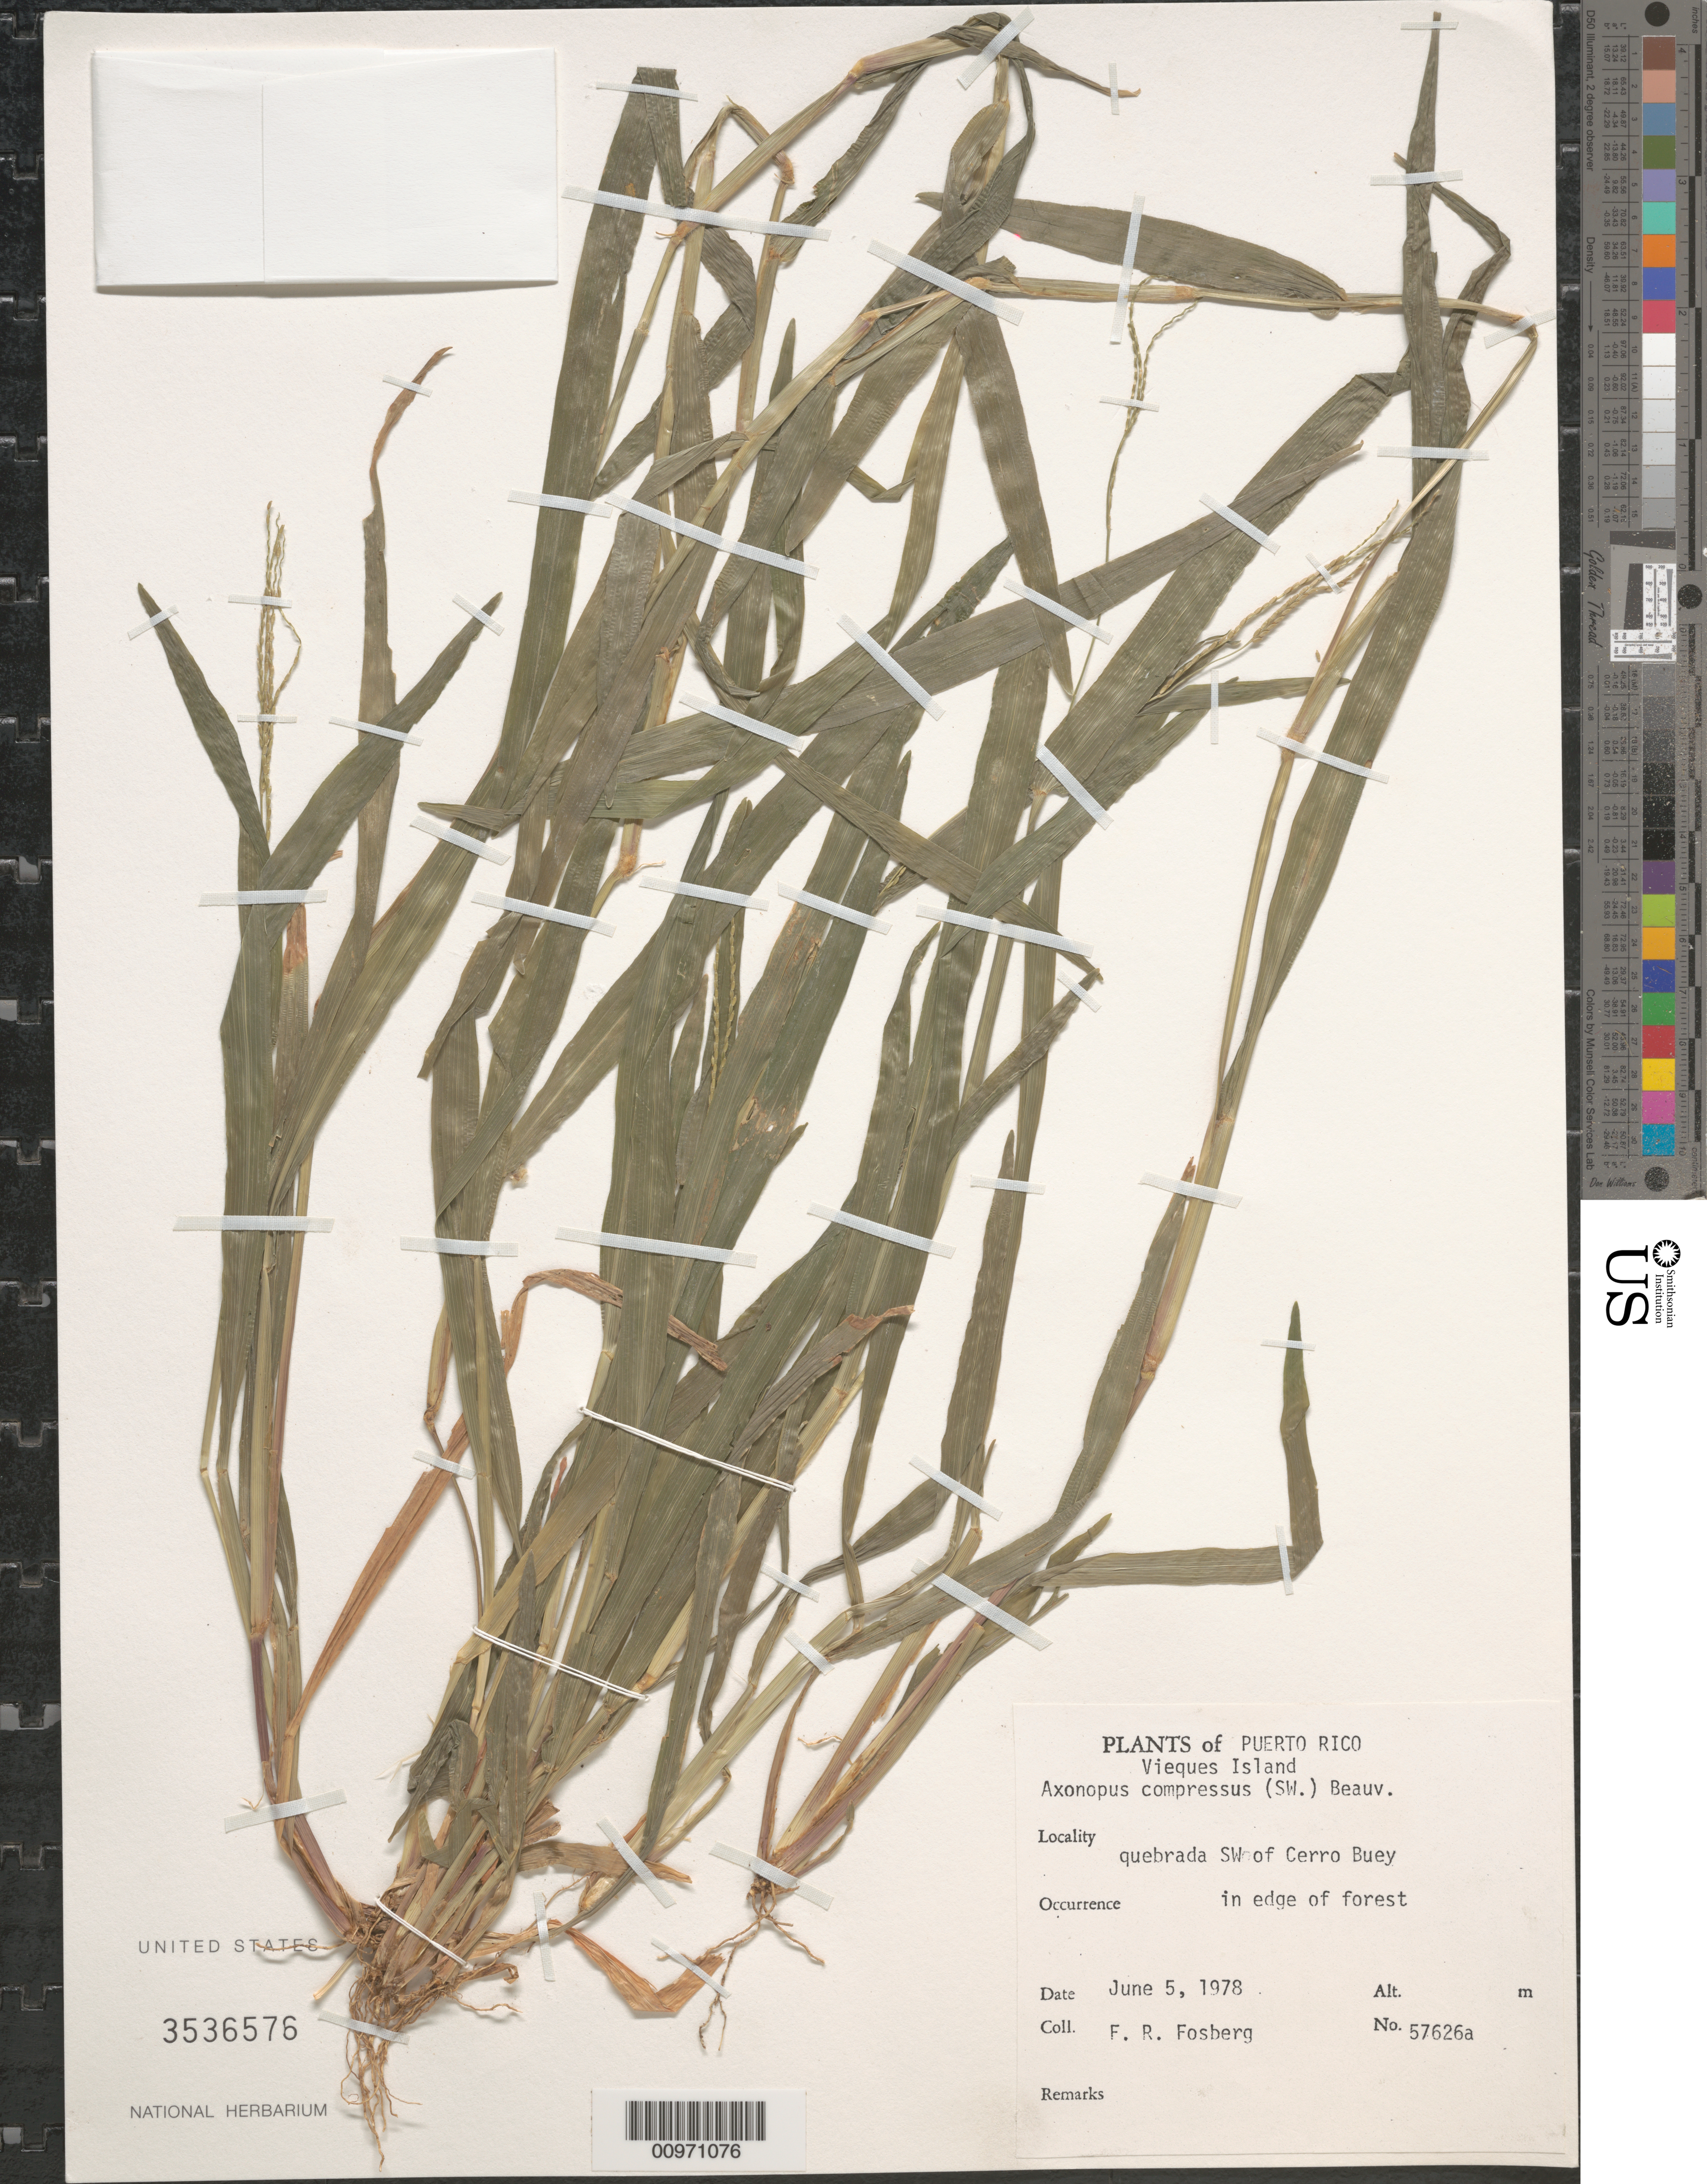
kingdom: Plantae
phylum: Tracheophyta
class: Liliopsida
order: Poales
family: Poaceae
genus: Axonopus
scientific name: Axonopus compressus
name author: (Sw.) P. Beauv.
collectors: F. R. Fosberg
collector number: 57626a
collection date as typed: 05 Jun 1978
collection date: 1978-06-05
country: Puerto Rico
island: Vieques I.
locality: Quebrada SW of Cerro Buey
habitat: In edge of forest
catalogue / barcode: US 3536576